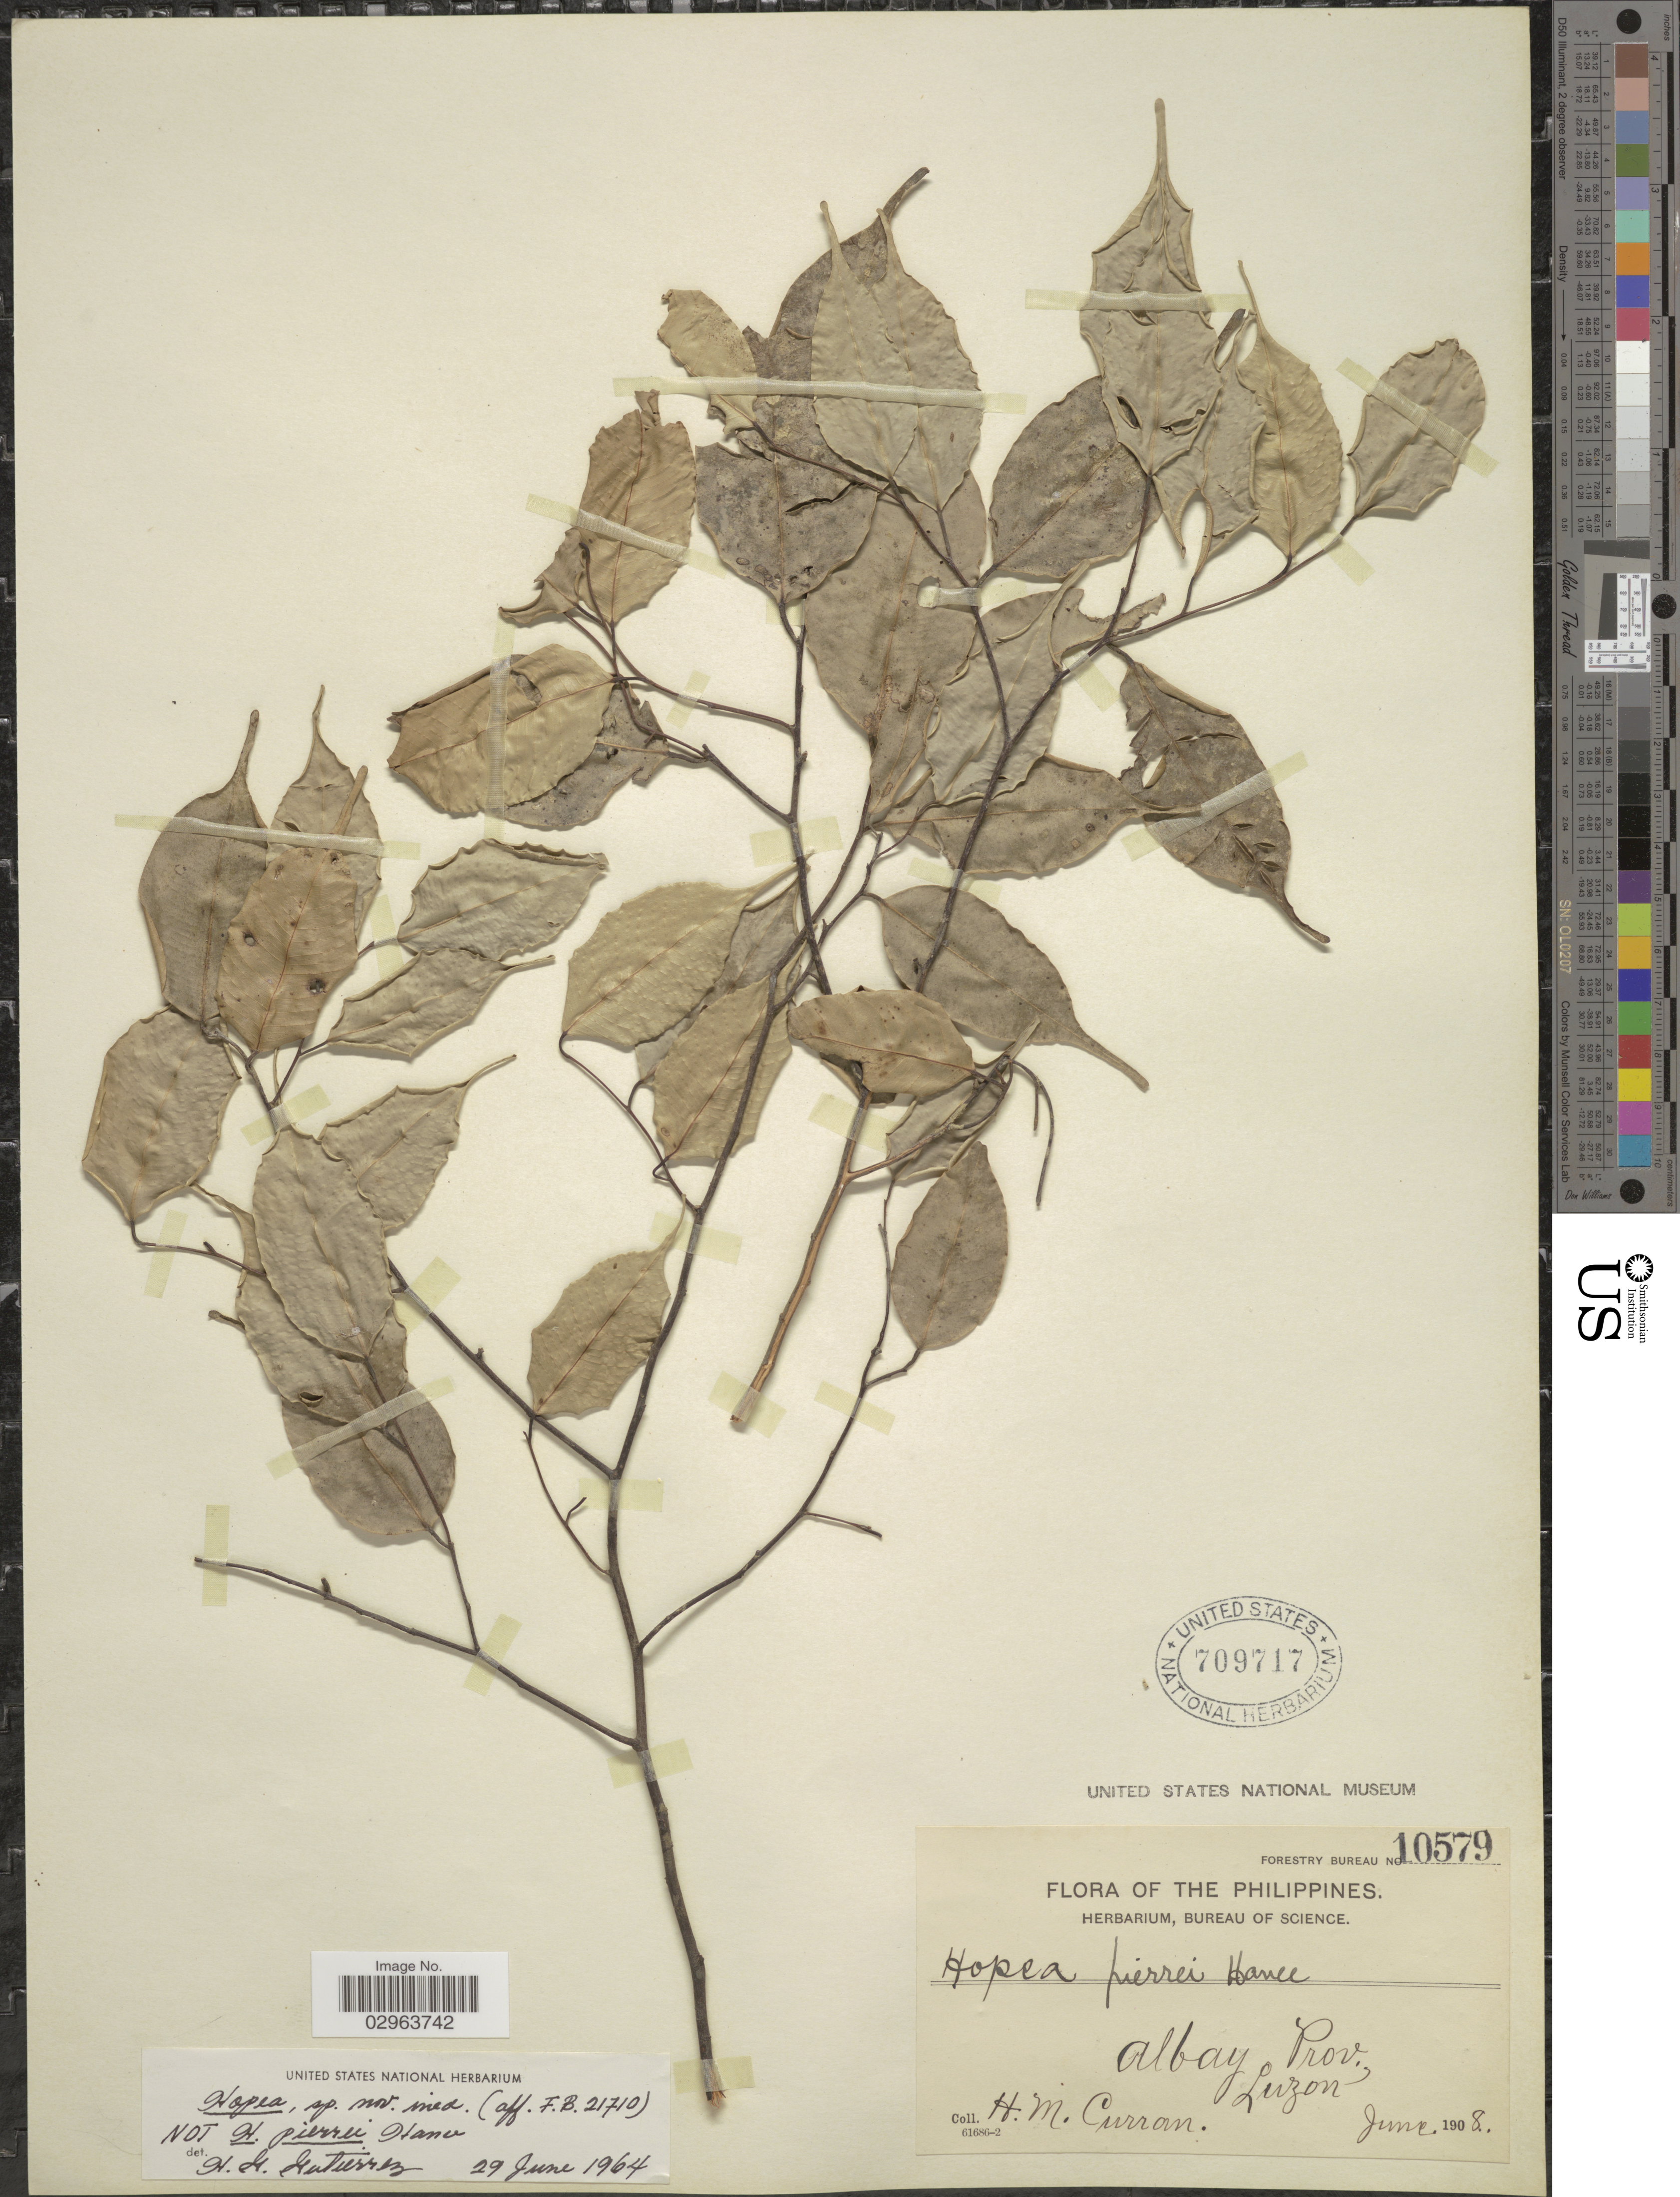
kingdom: Plantae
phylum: Tracheophyta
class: Magnoliopsida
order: Malvales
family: Dipterocarpaceae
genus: Hopea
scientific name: Hopea pierrei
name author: Hance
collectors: H. M. Curran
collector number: Forestry Bureau 10579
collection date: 1908-06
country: Philippines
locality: Albay Prov. Luzon.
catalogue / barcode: US 709717